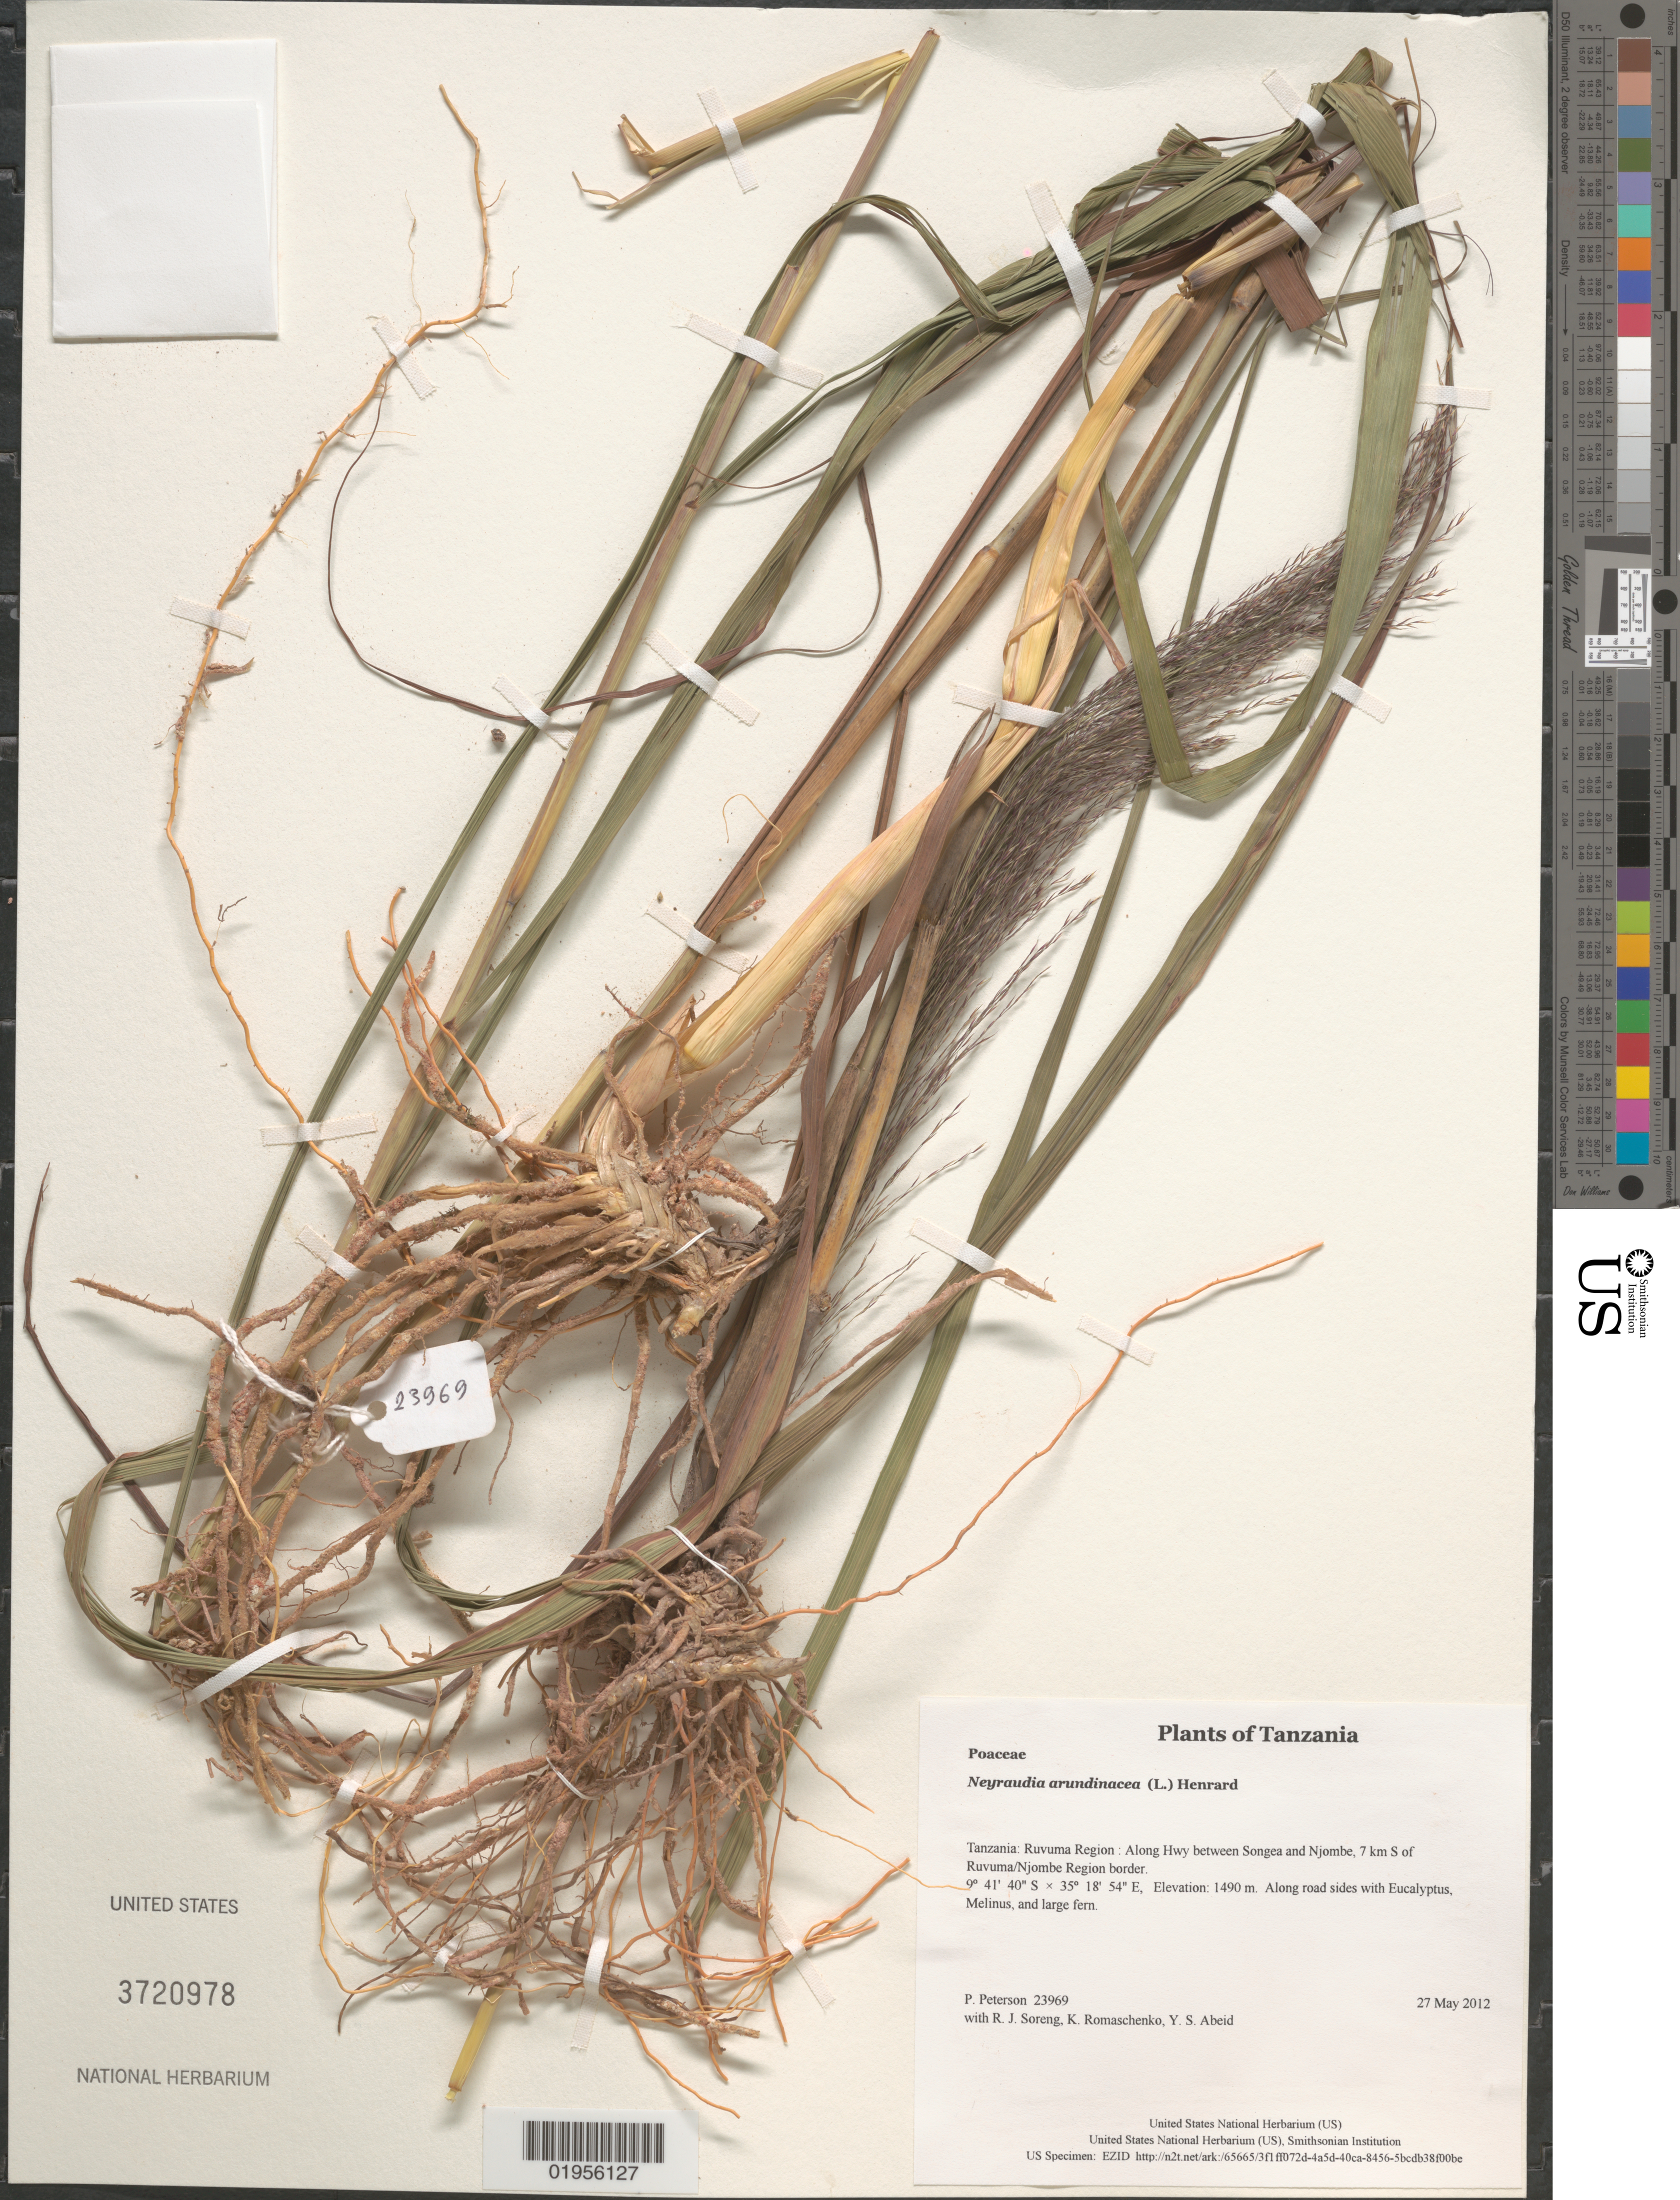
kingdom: Plantae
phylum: Tracheophyta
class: Liliopsida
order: Poales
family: Poaceae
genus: Neyraudia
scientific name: Neyraudia arundinacea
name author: (L.) Henr.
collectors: P. M. Peterson, R. J. Soreng, K. Romaschenko & Y. Abeid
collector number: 23969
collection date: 2012-05-27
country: Tanzania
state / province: Ruvuma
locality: Along Hwy between Songea and Njombe, 7 km S of Ruvuma/Njombe Region border.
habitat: Along road sides with Eucalyptus, Melinus, and large fern.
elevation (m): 1490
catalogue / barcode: US 3720978